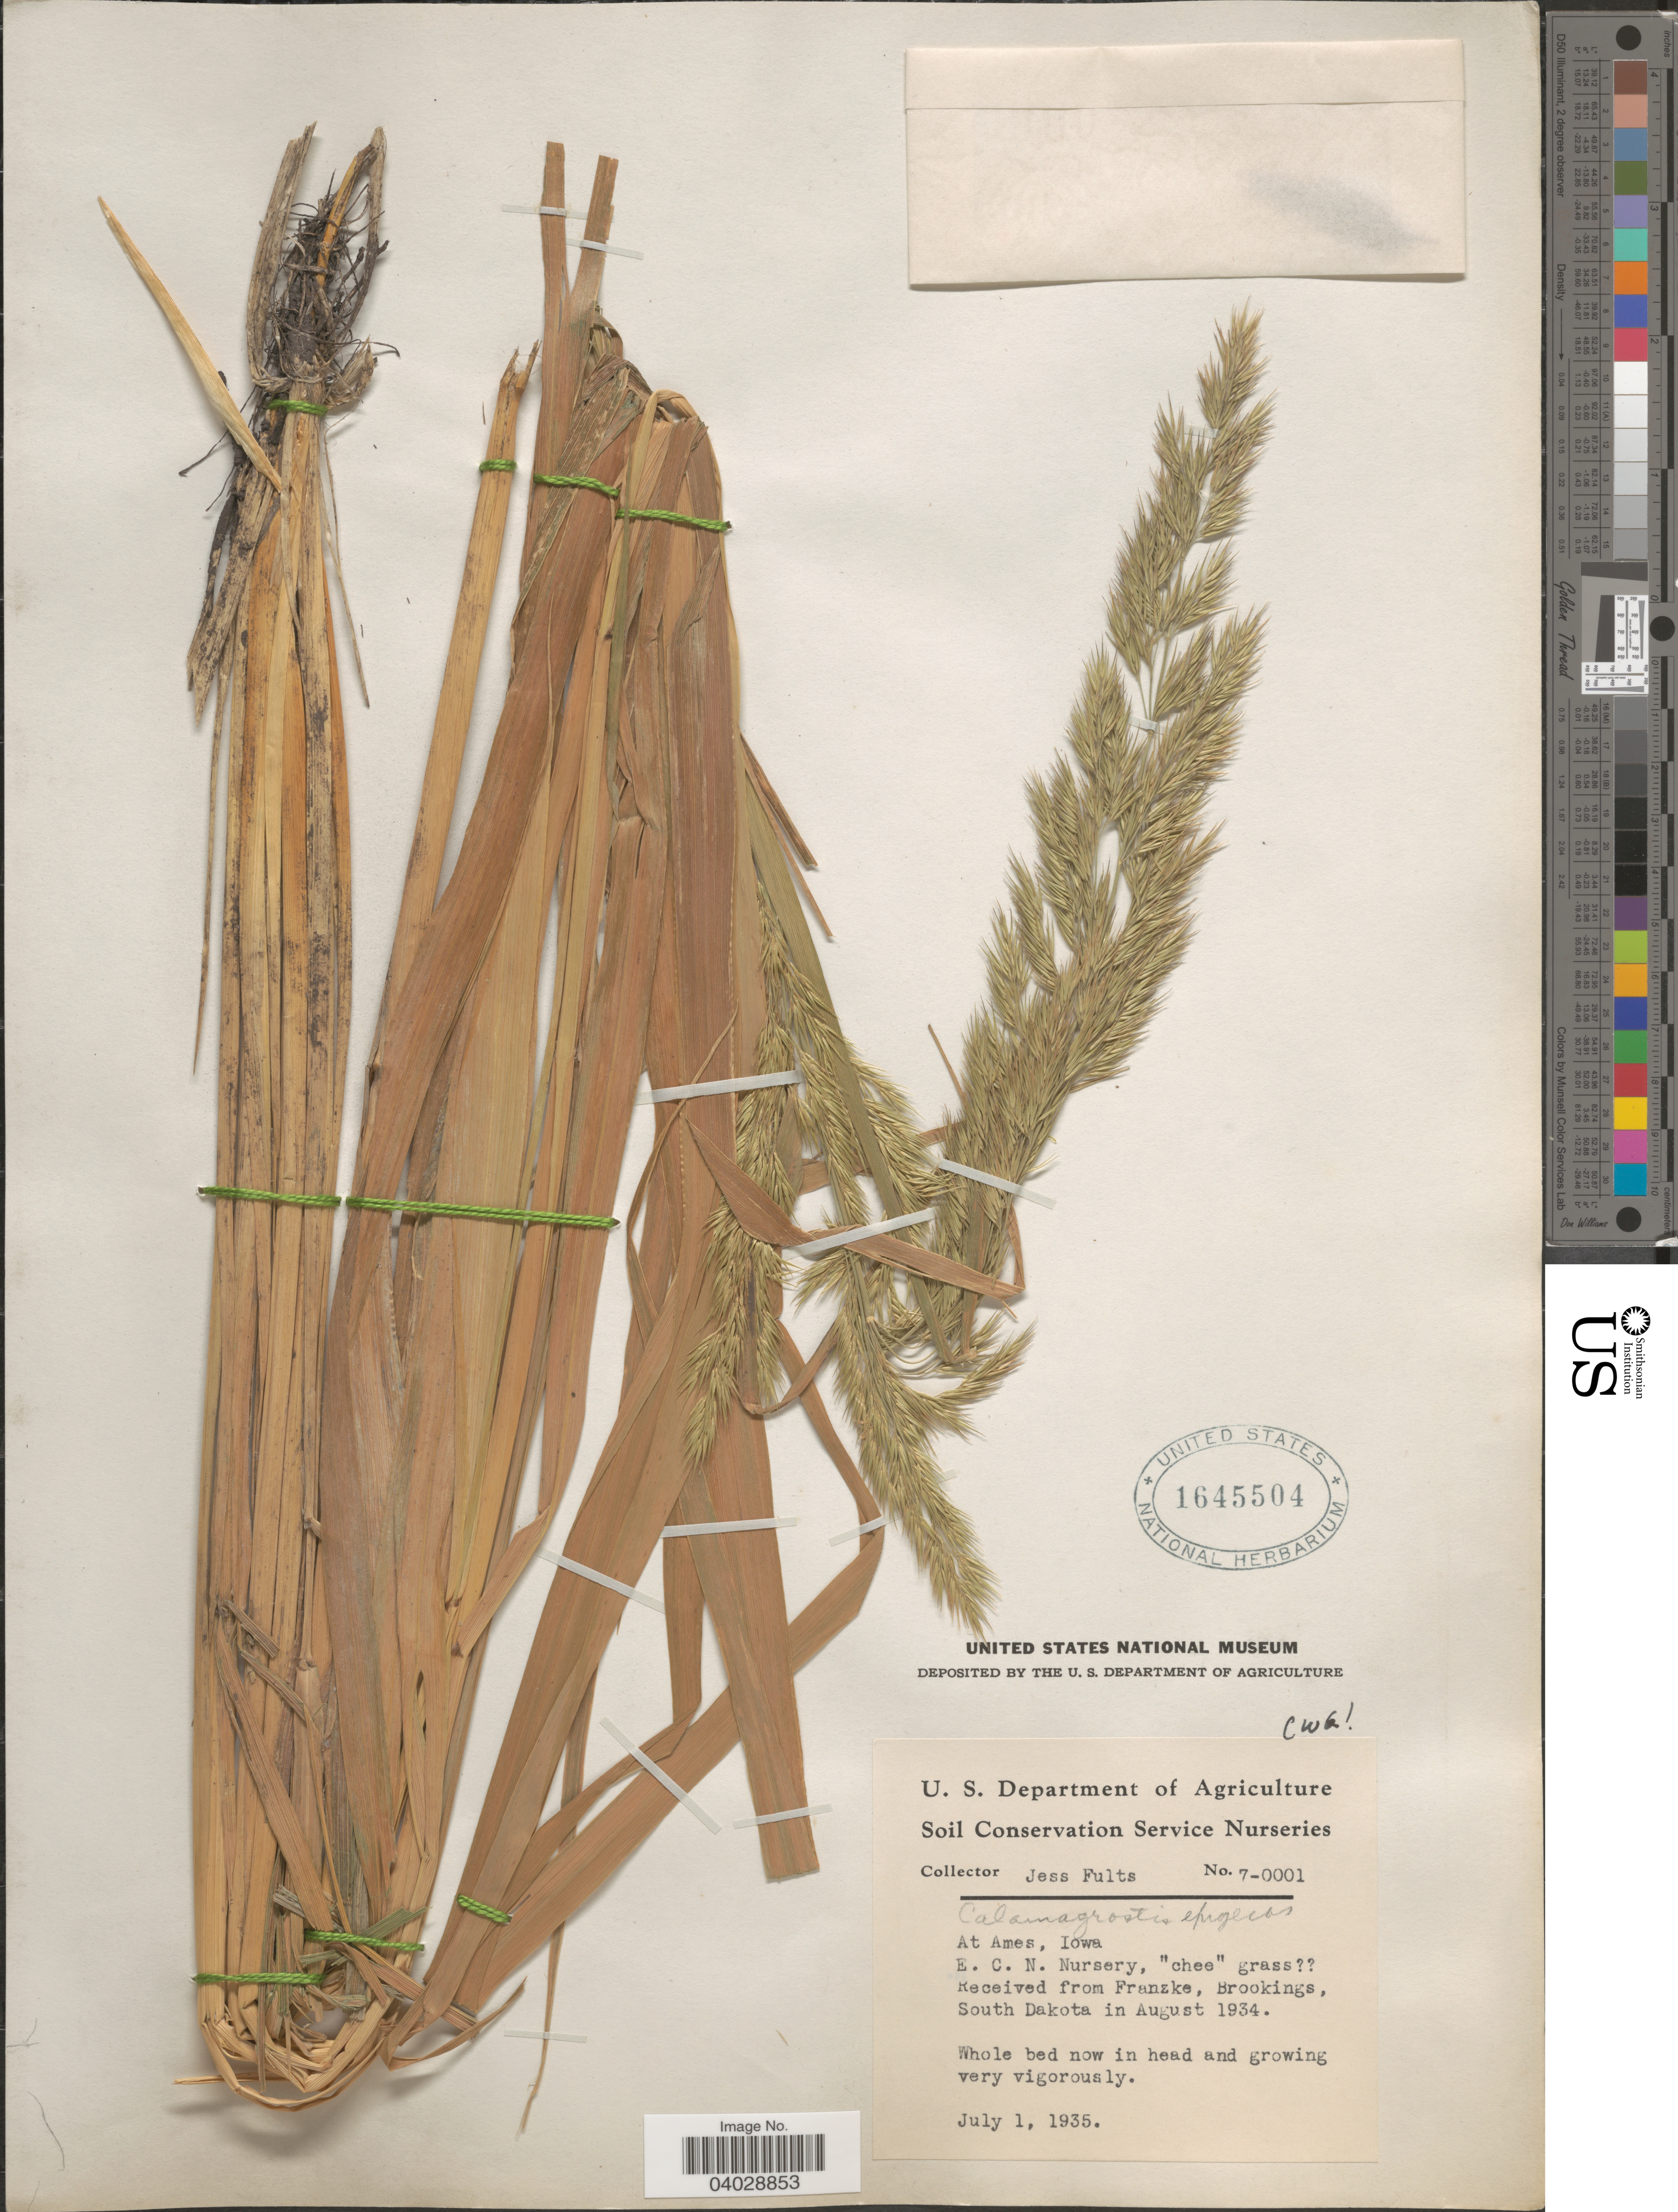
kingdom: Plantae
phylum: Tracheophyta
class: Liliopsida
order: Poales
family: Poaceae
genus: Calamagrostis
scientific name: Calamagrostis epigeios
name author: (L.) Roth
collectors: J. Fults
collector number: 7-0001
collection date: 1935-07-01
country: United States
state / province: Iowa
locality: At Ames.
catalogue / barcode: US 1645504